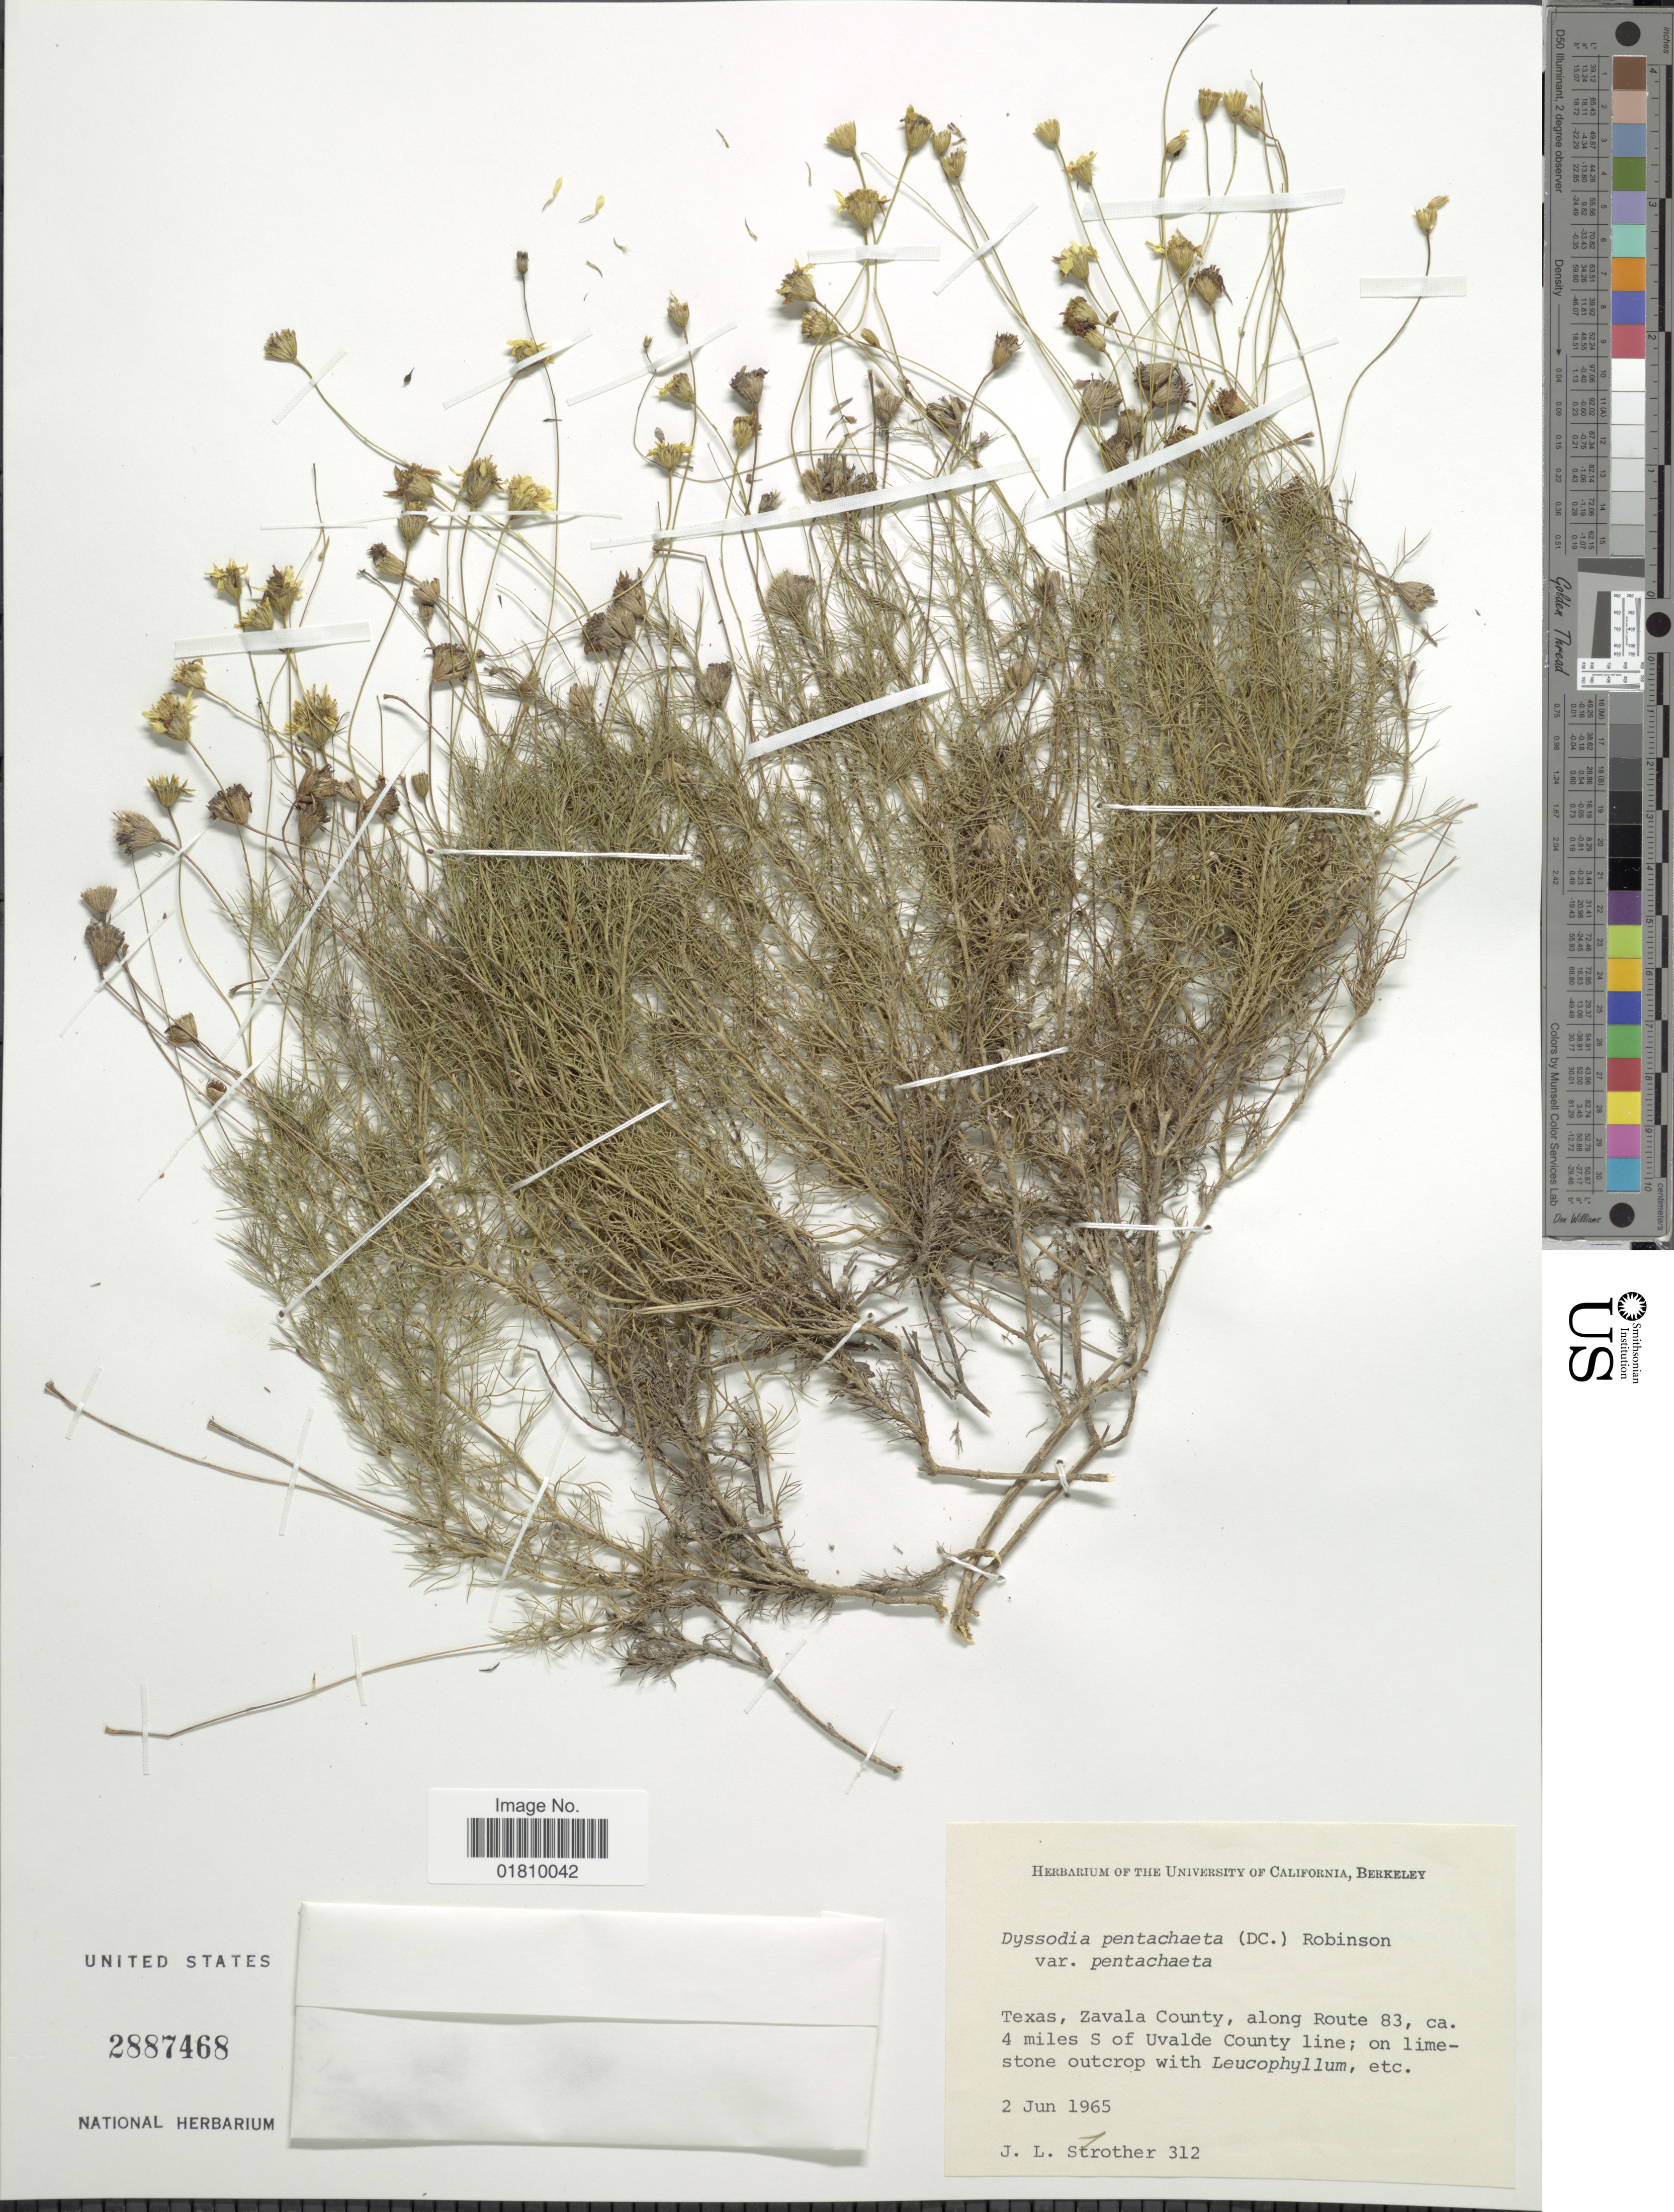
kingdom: Plantae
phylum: Tracheophyta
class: Magnoliopsida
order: Asterales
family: Asteraceae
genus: Thymophylla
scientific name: Thymophylla pentachaeta var. pentachaeta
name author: (DC.) Small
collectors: J. L. Strother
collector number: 312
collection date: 1965-06-02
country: United States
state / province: Texas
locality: Zavala County, along Route 83, ca. 4 miles S of Uvalde County line; on limestone outcrop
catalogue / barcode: US 2887468